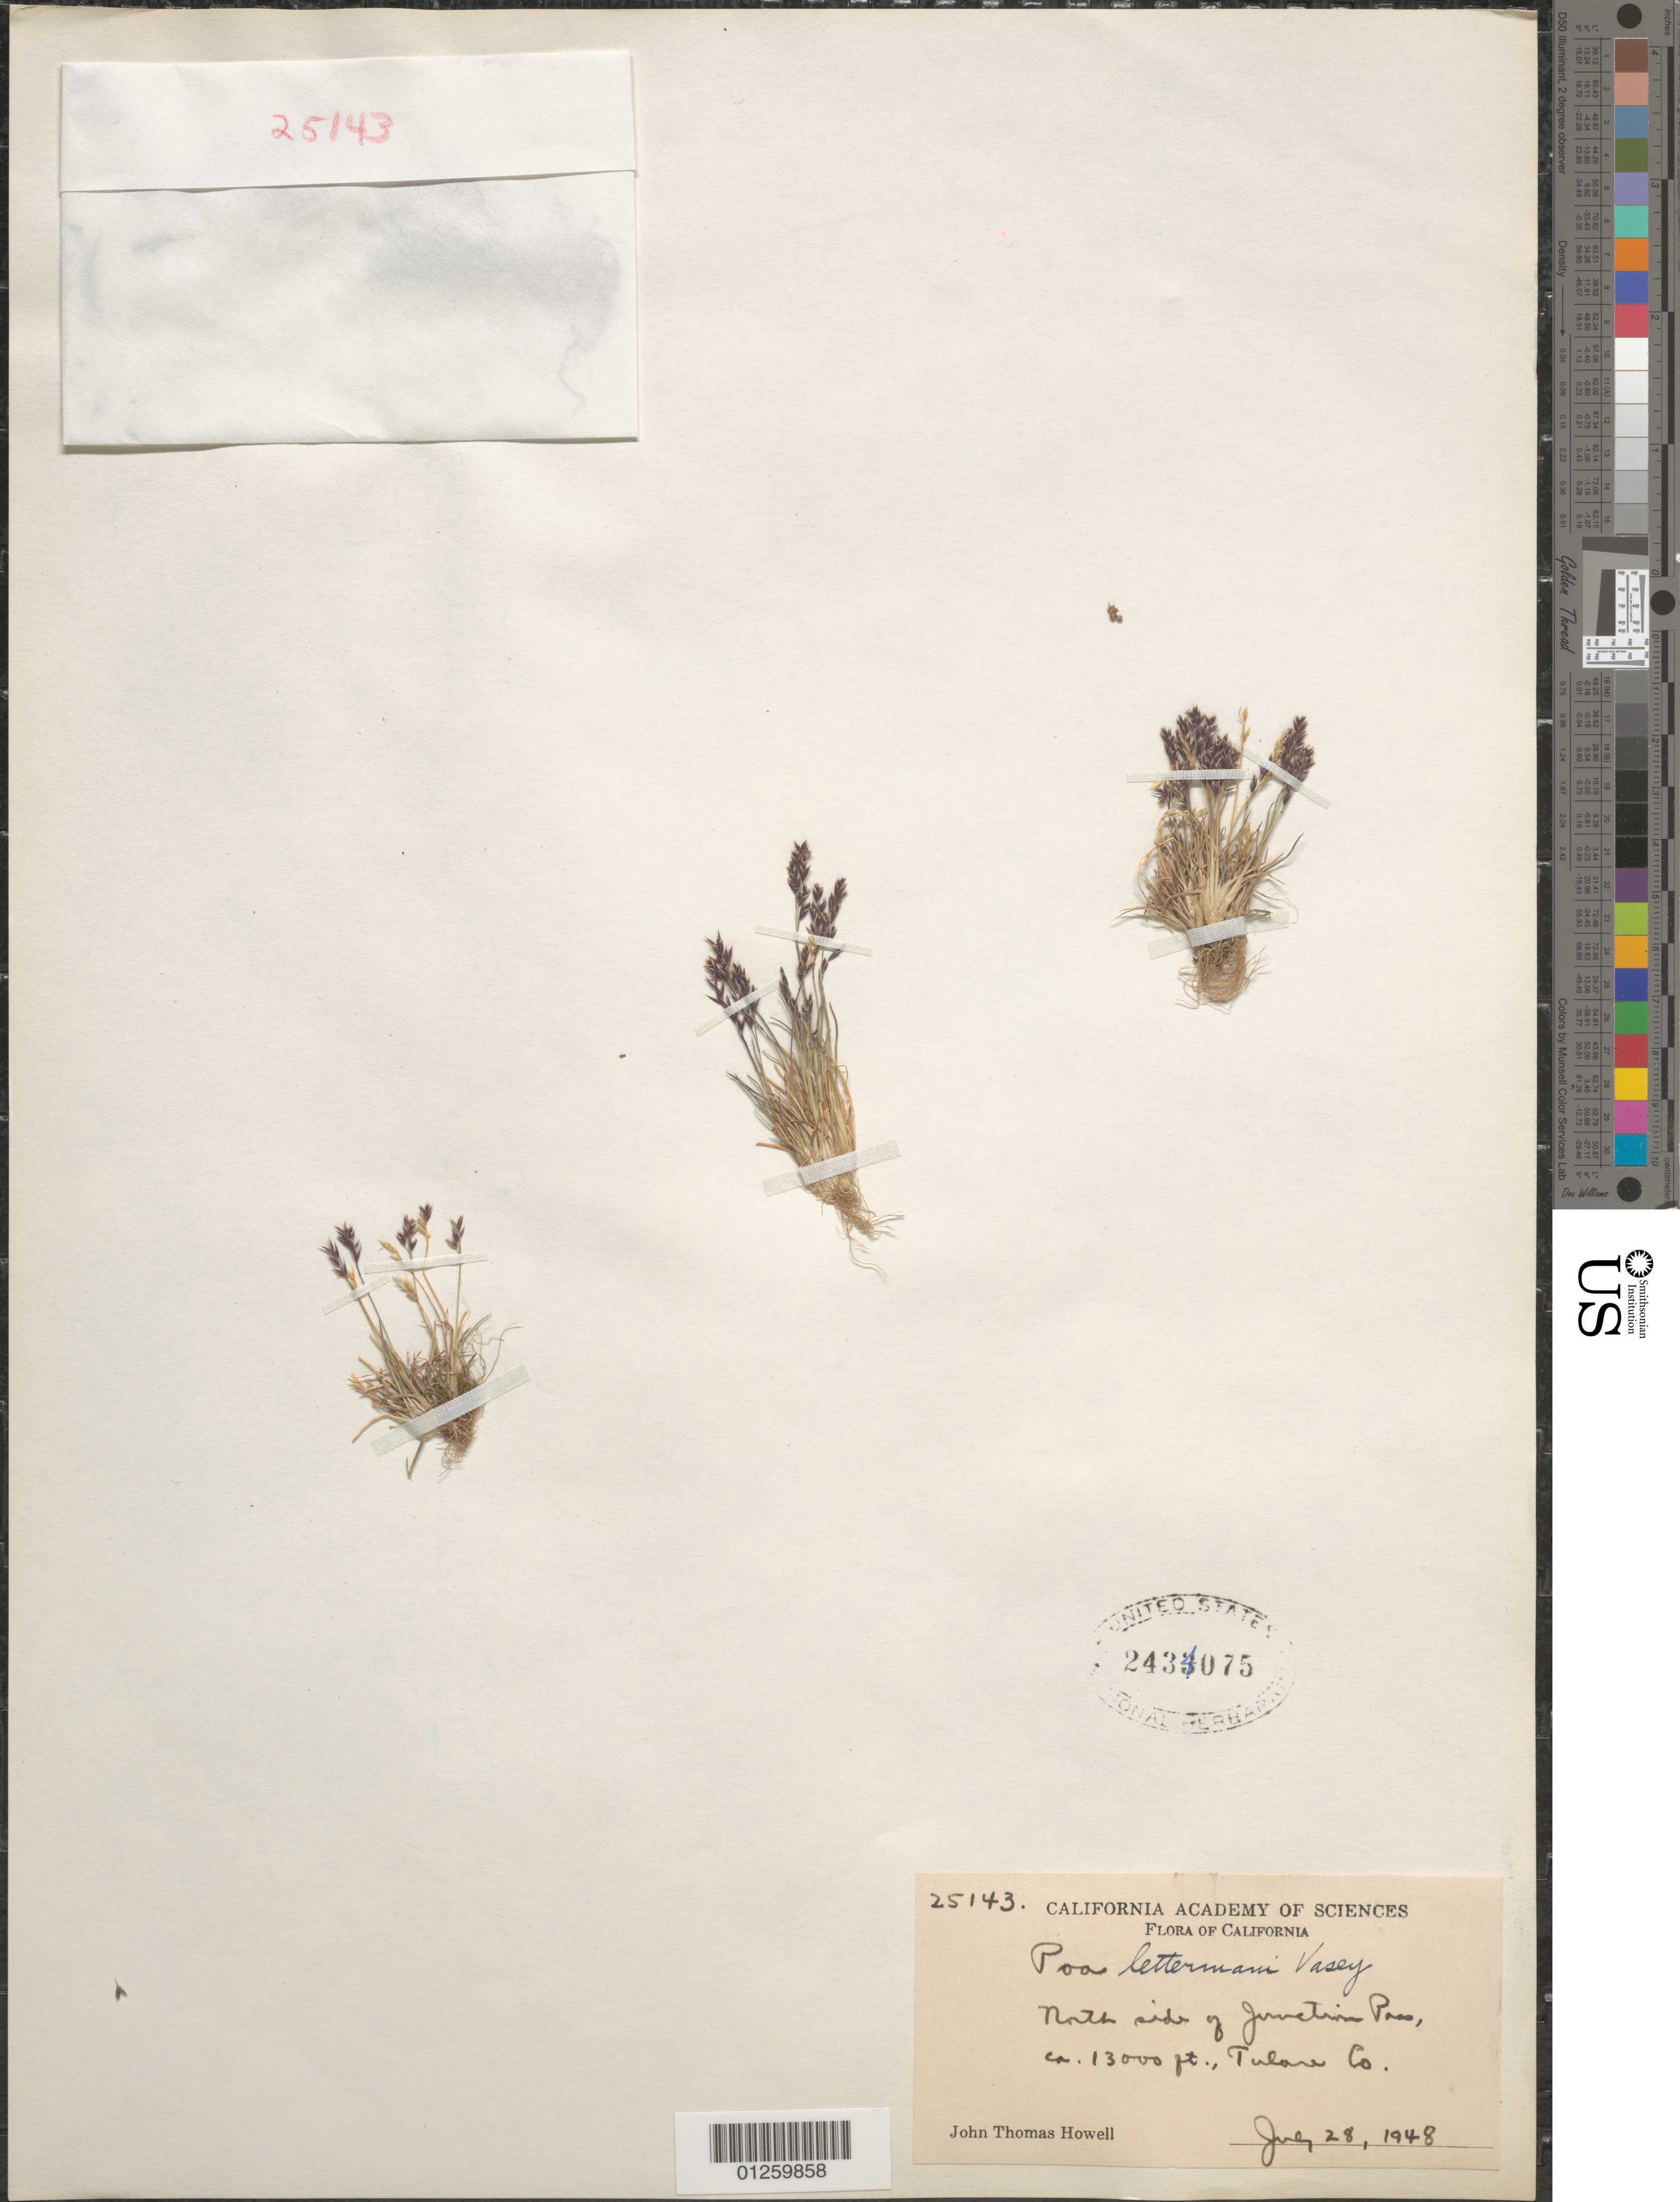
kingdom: Plantae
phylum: Tracheophyta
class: Liliopsida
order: Poales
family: Poaceae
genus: Poa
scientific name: Poa lettermanii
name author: Vasey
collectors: J. T. Howell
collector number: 25143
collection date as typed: July 28, 1948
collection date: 1948-07-28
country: United States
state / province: California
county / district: Tulare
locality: North side of Junction Pass.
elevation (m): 3962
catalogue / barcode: US 2434075